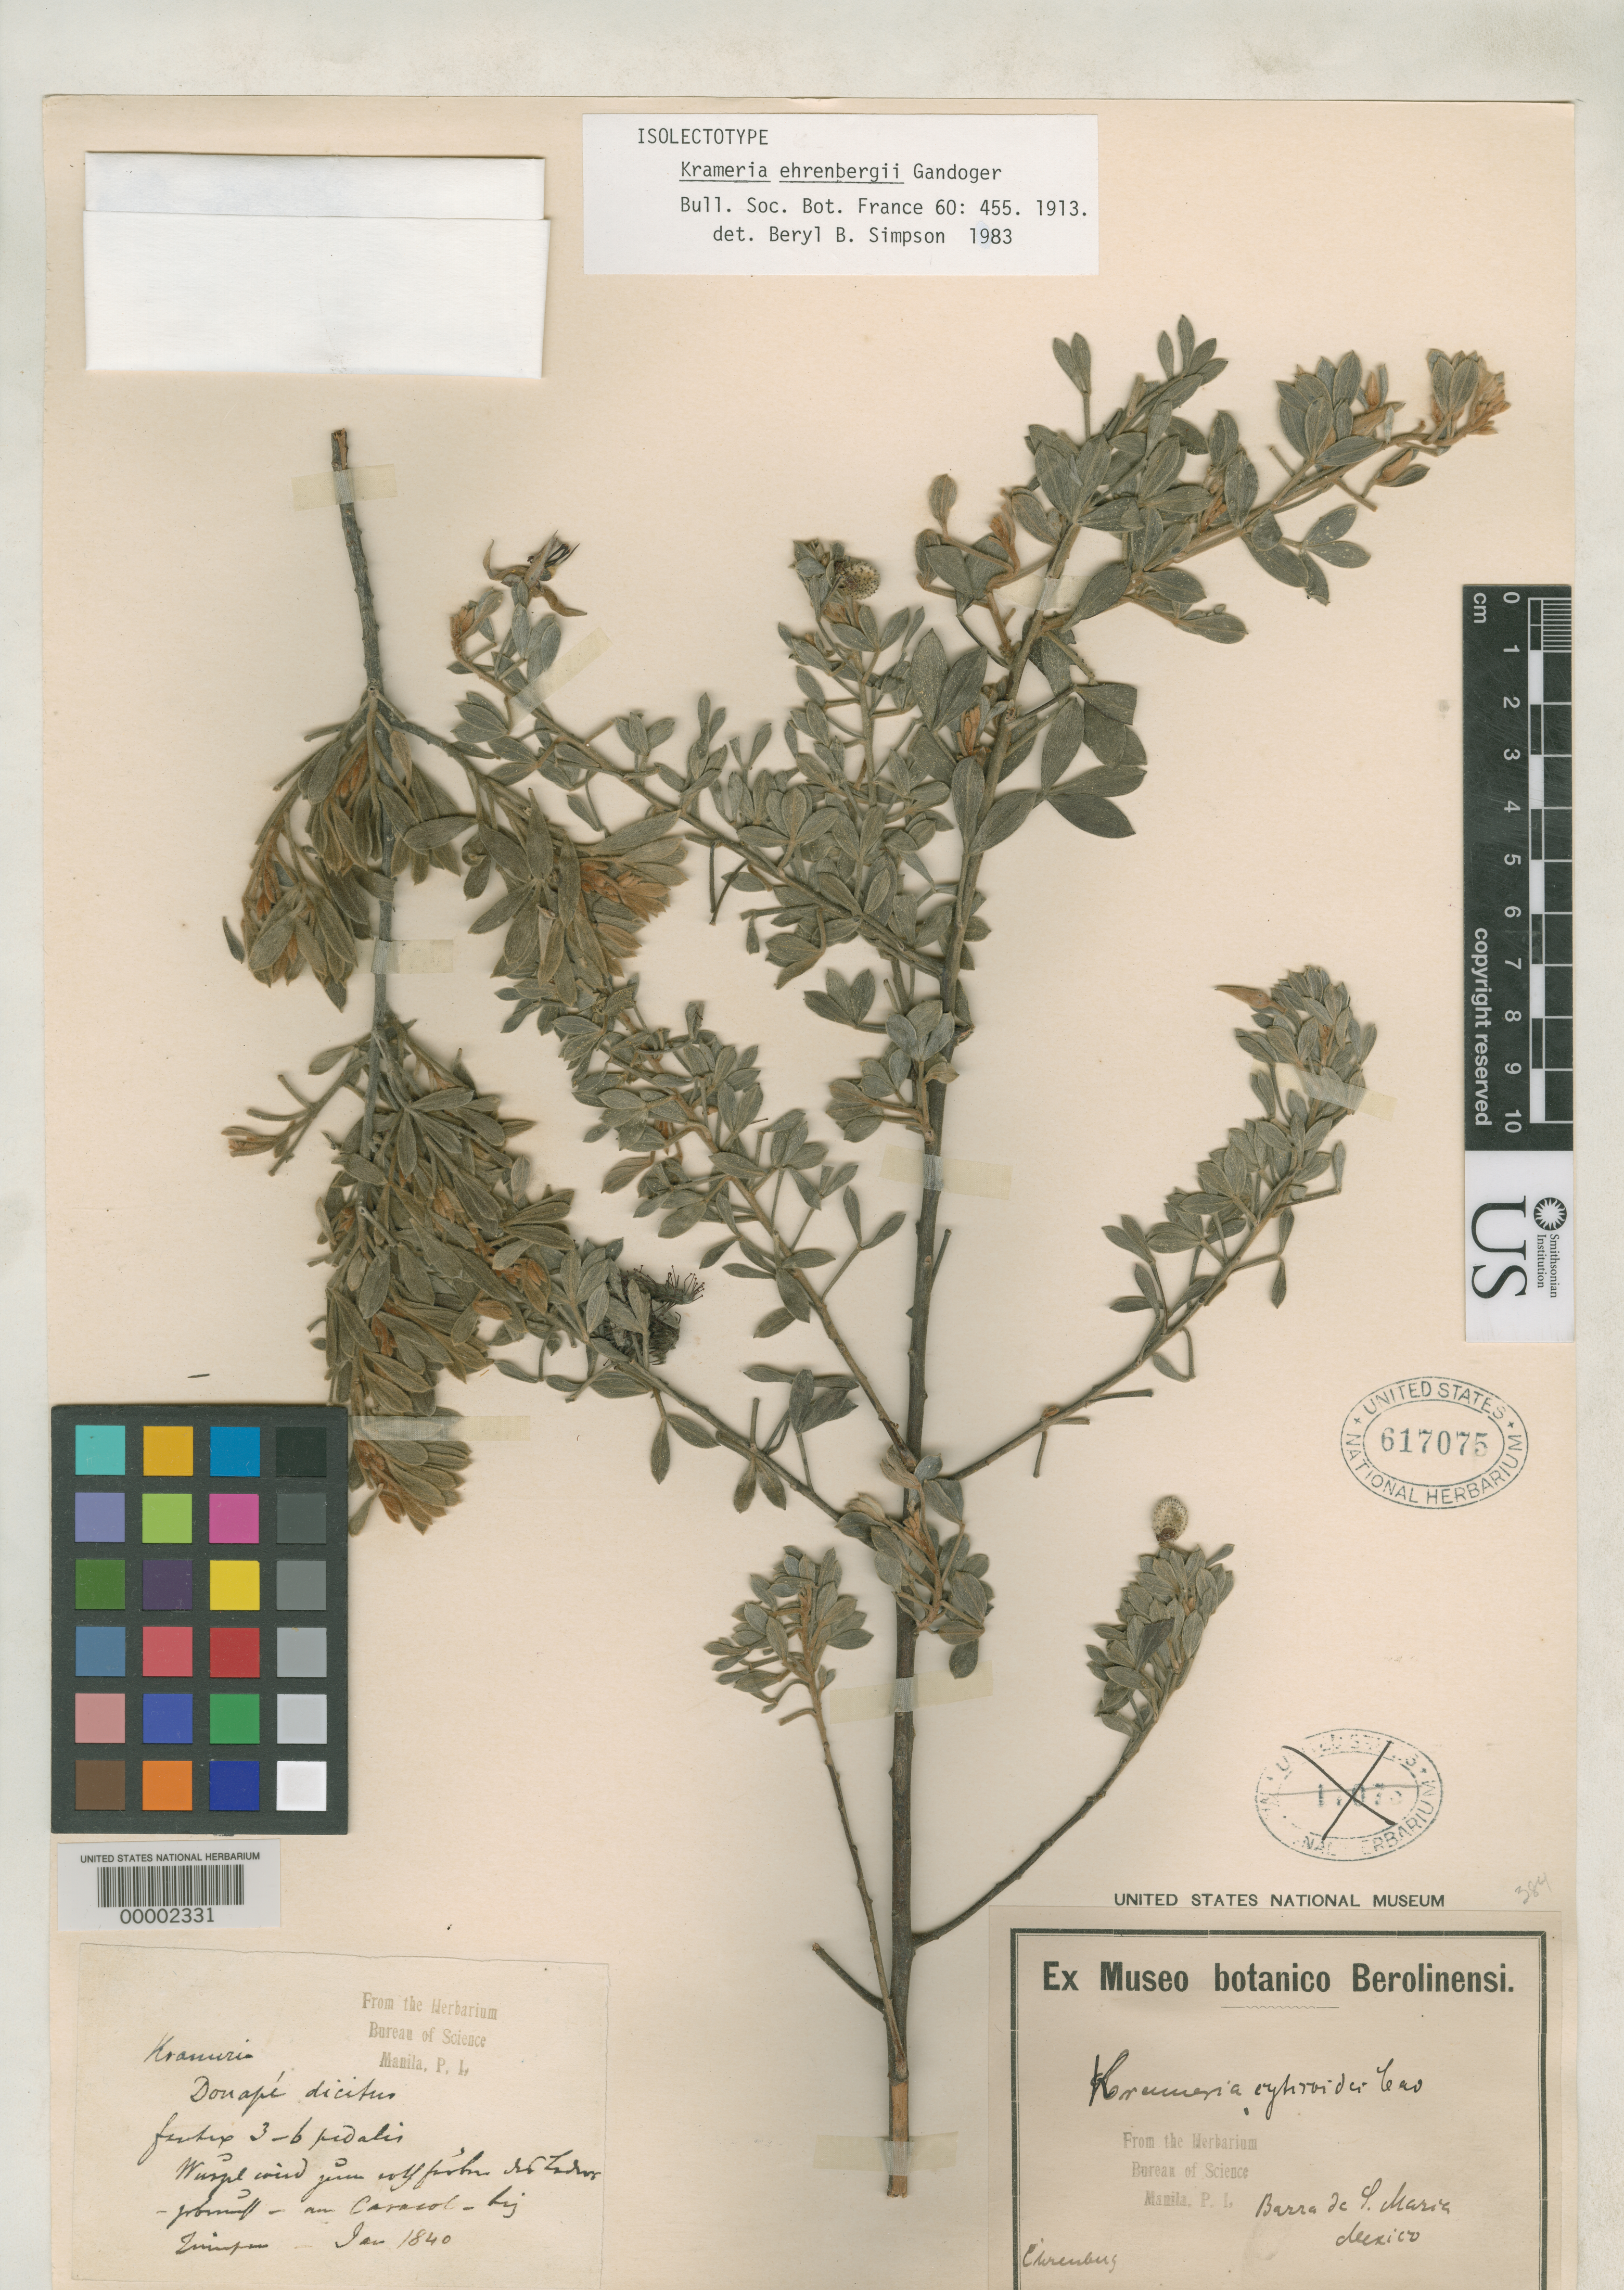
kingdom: Plantae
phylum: Tracheophyta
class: Magnoliopsida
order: Zygophyllales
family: Krameriaceae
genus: Krameria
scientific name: Krameria ehrenbergii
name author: Gand.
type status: Type Fragment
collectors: C. Ehrenberg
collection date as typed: Jan 1840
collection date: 1840-01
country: Mexico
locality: E of Monserrat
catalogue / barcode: US 617075